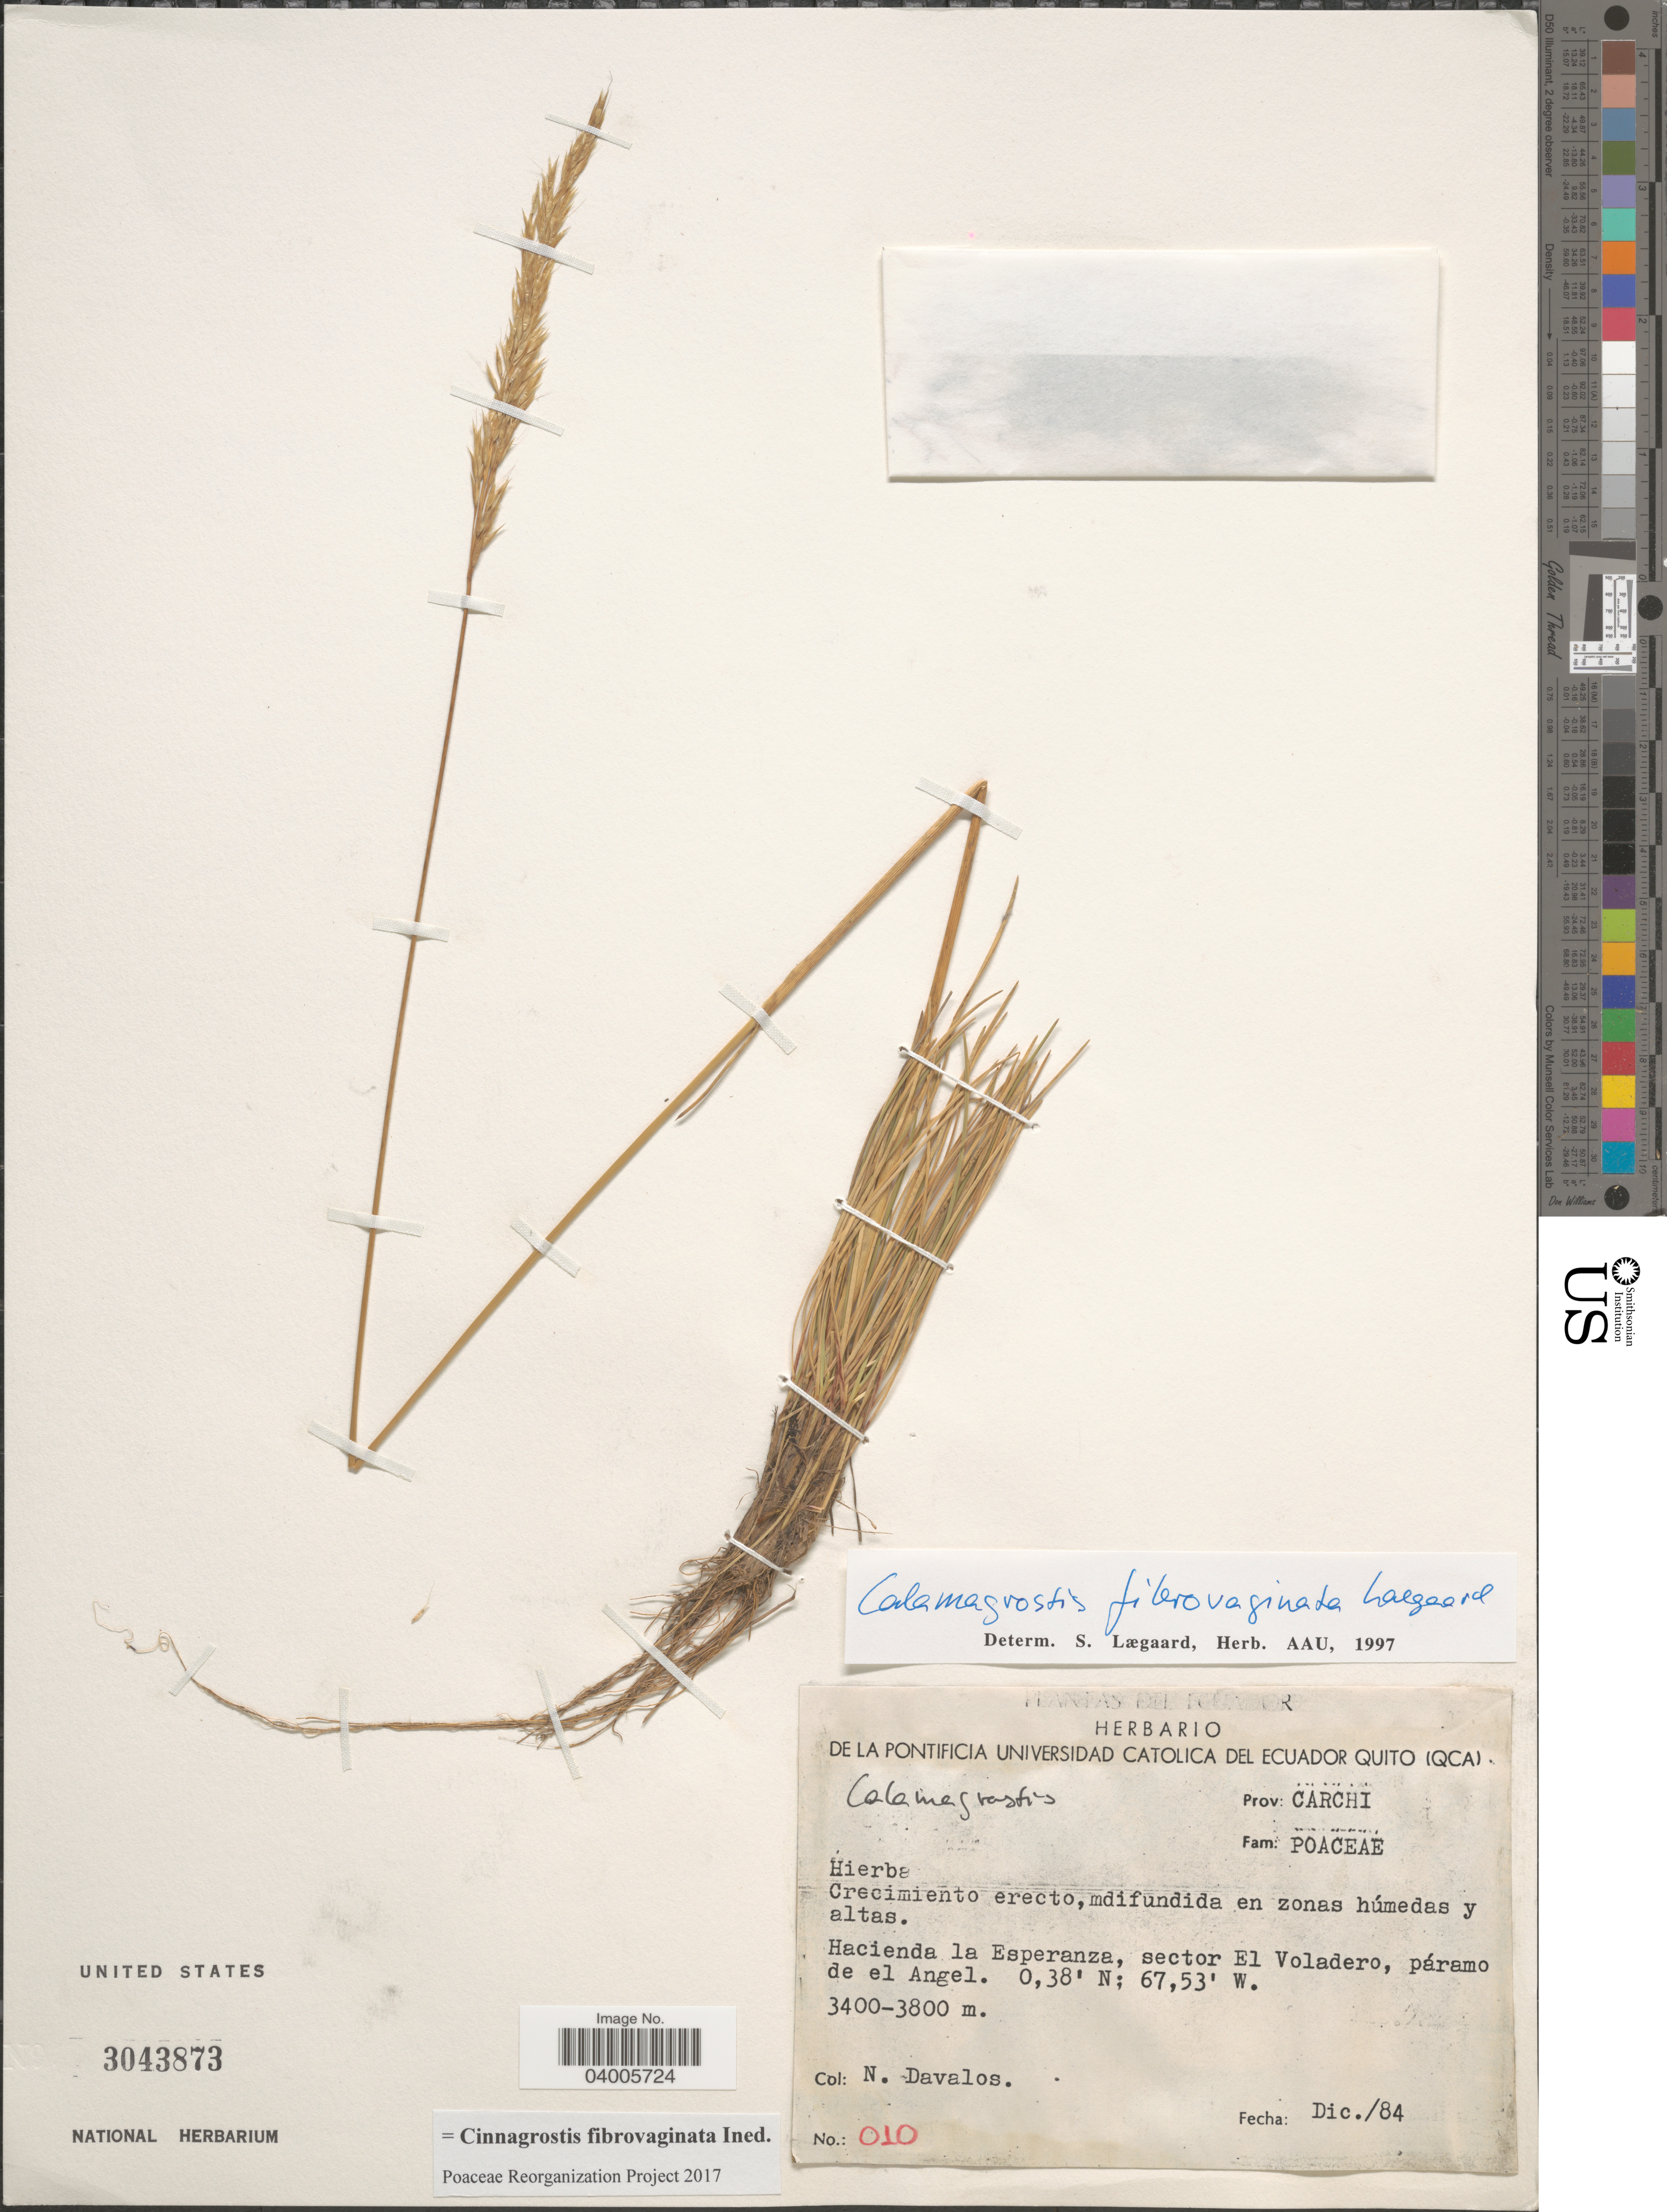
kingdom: Plantae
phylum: Tracheophyta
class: Liliopsida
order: Poales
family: Poaceae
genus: Cinnagrostis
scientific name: Cinnagrostis coarctata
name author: (Kunth) P.M. Peterson et al.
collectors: N. Davalos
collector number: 010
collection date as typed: Transcribed d/m/y: /12/84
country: Ecuador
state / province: Carchi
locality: Hacienda la Esperanza, sector El Voladero, páramo de el Angel.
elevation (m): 3400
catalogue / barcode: US 3043873